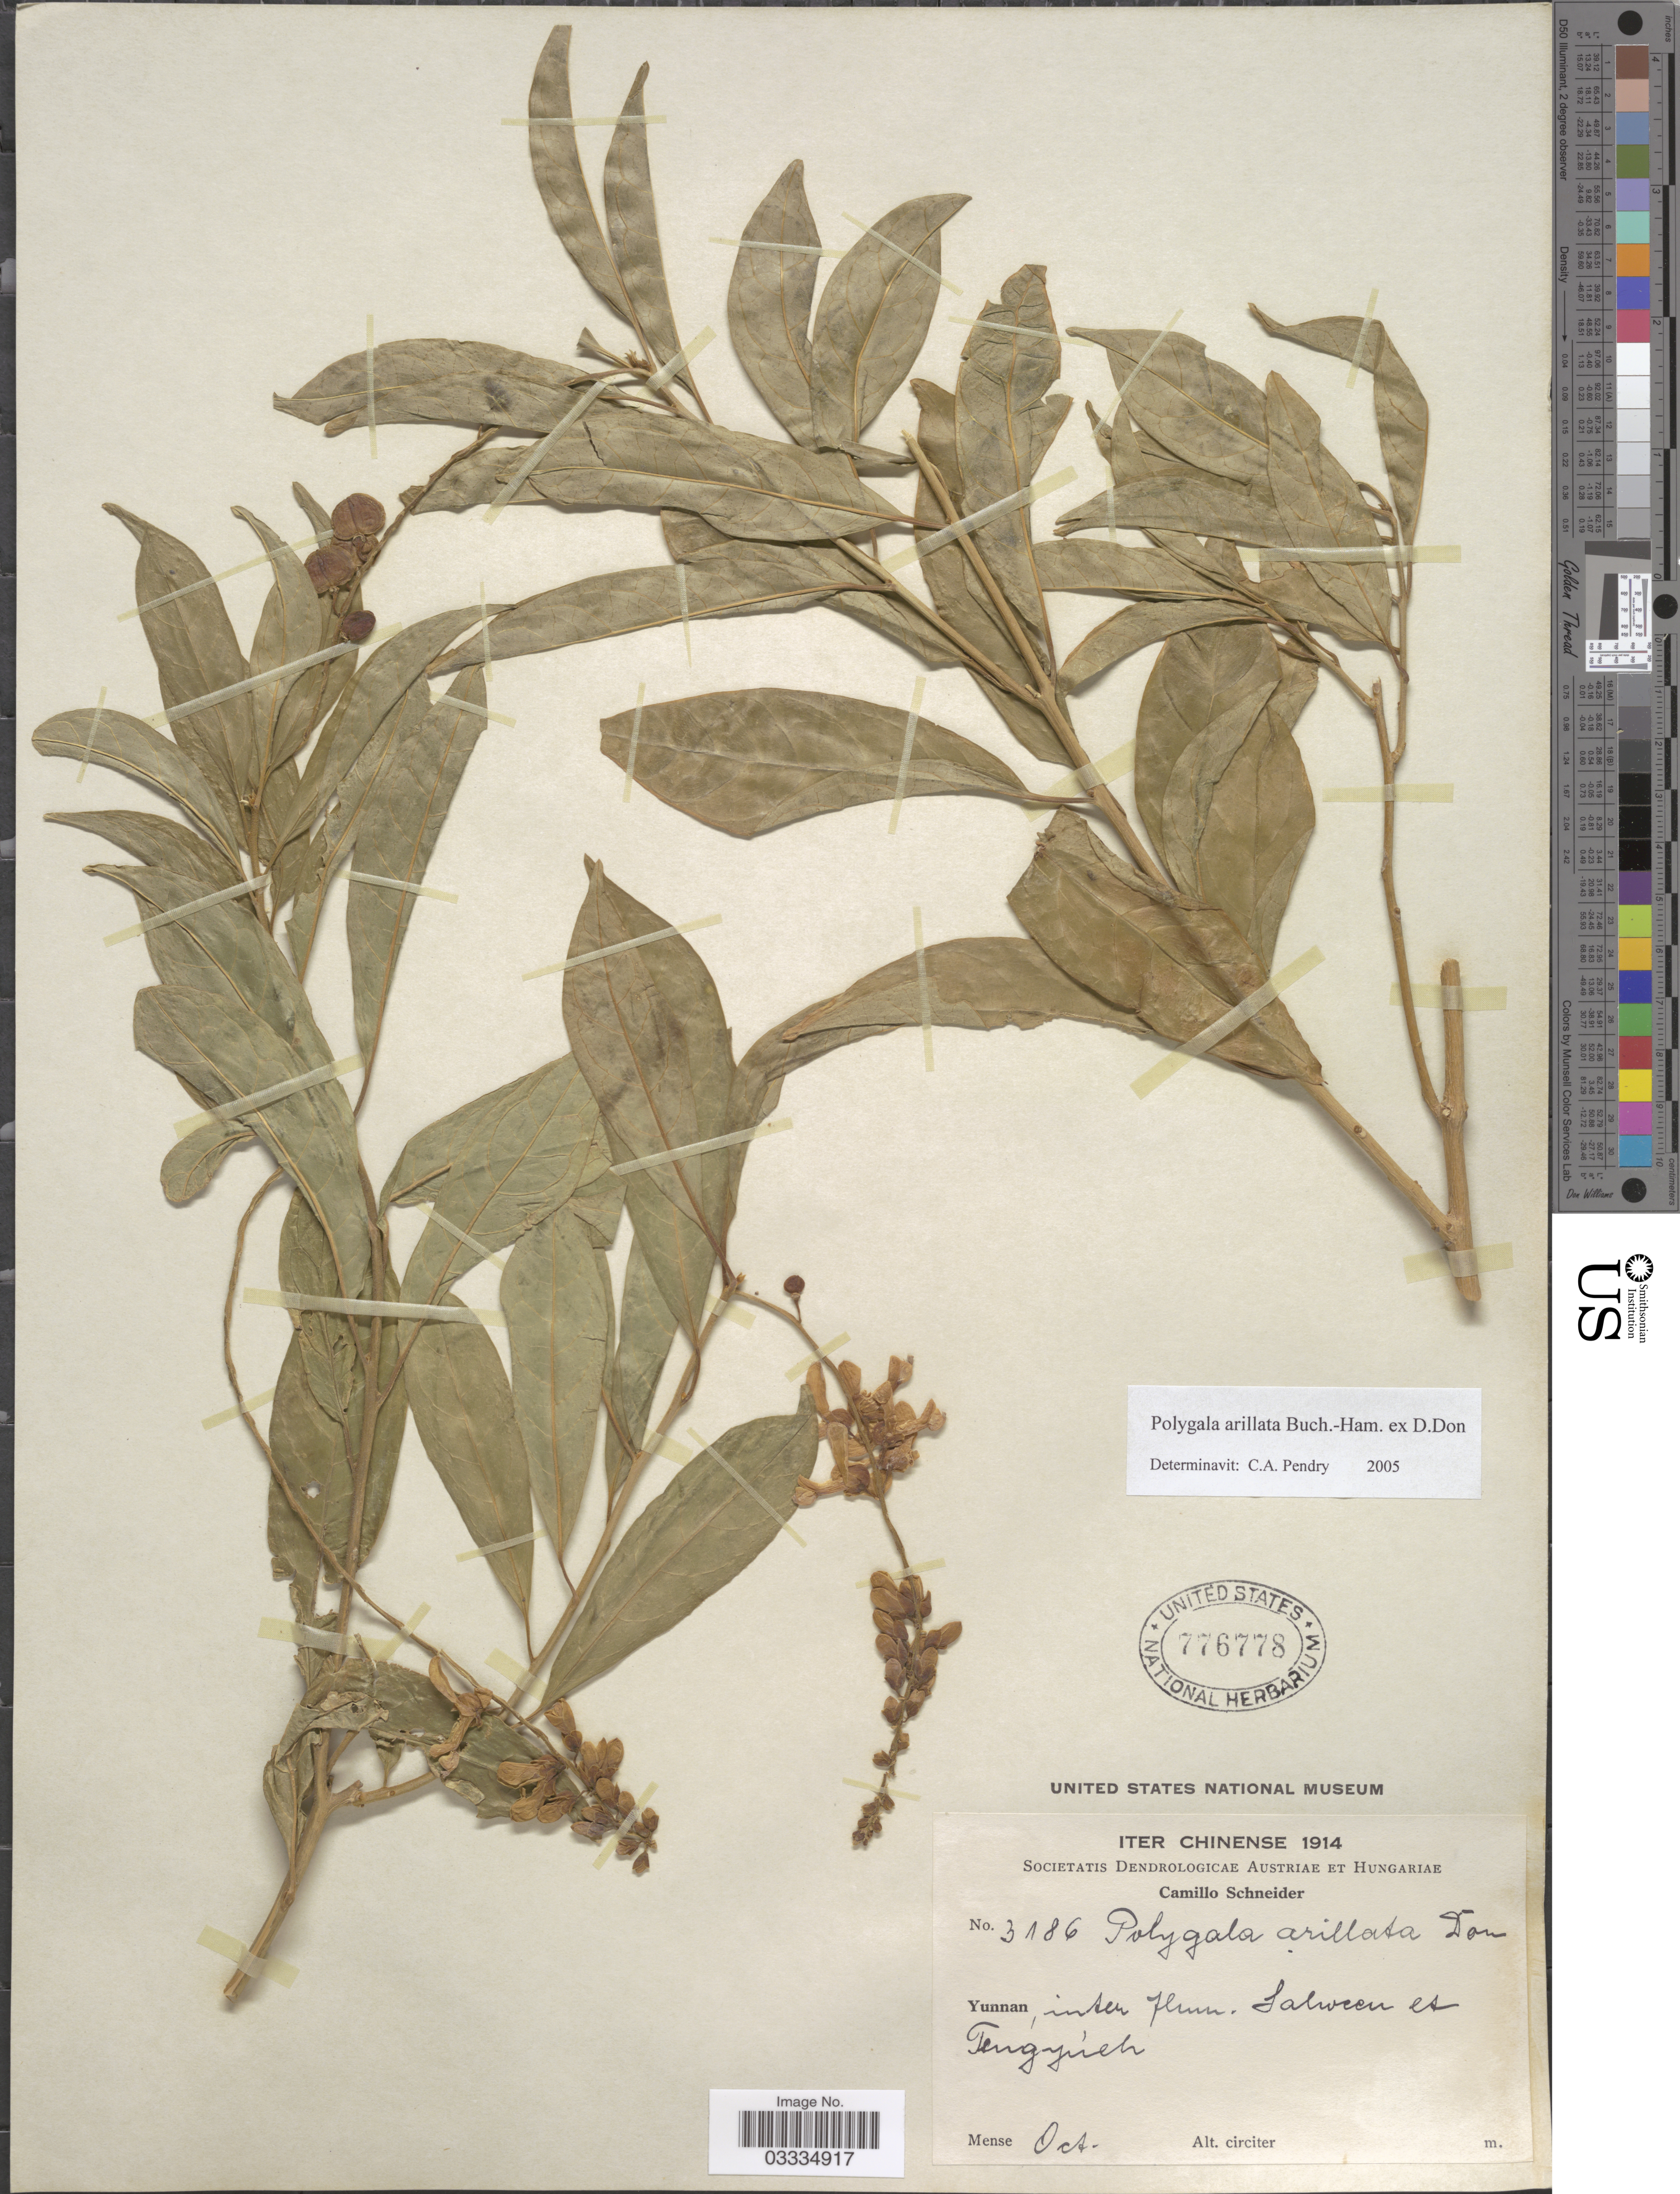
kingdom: Plantae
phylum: Tracheophyta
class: Magnoliopsida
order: Fabales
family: Polygalaceae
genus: Polygala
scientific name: Polygala arillata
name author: Buch.-Ham. ex D. Don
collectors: C. K. Schneider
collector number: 3186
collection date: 1914-10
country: China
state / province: Yunnan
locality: Inter flum. Salween et Tengyueh.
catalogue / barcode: US 776778